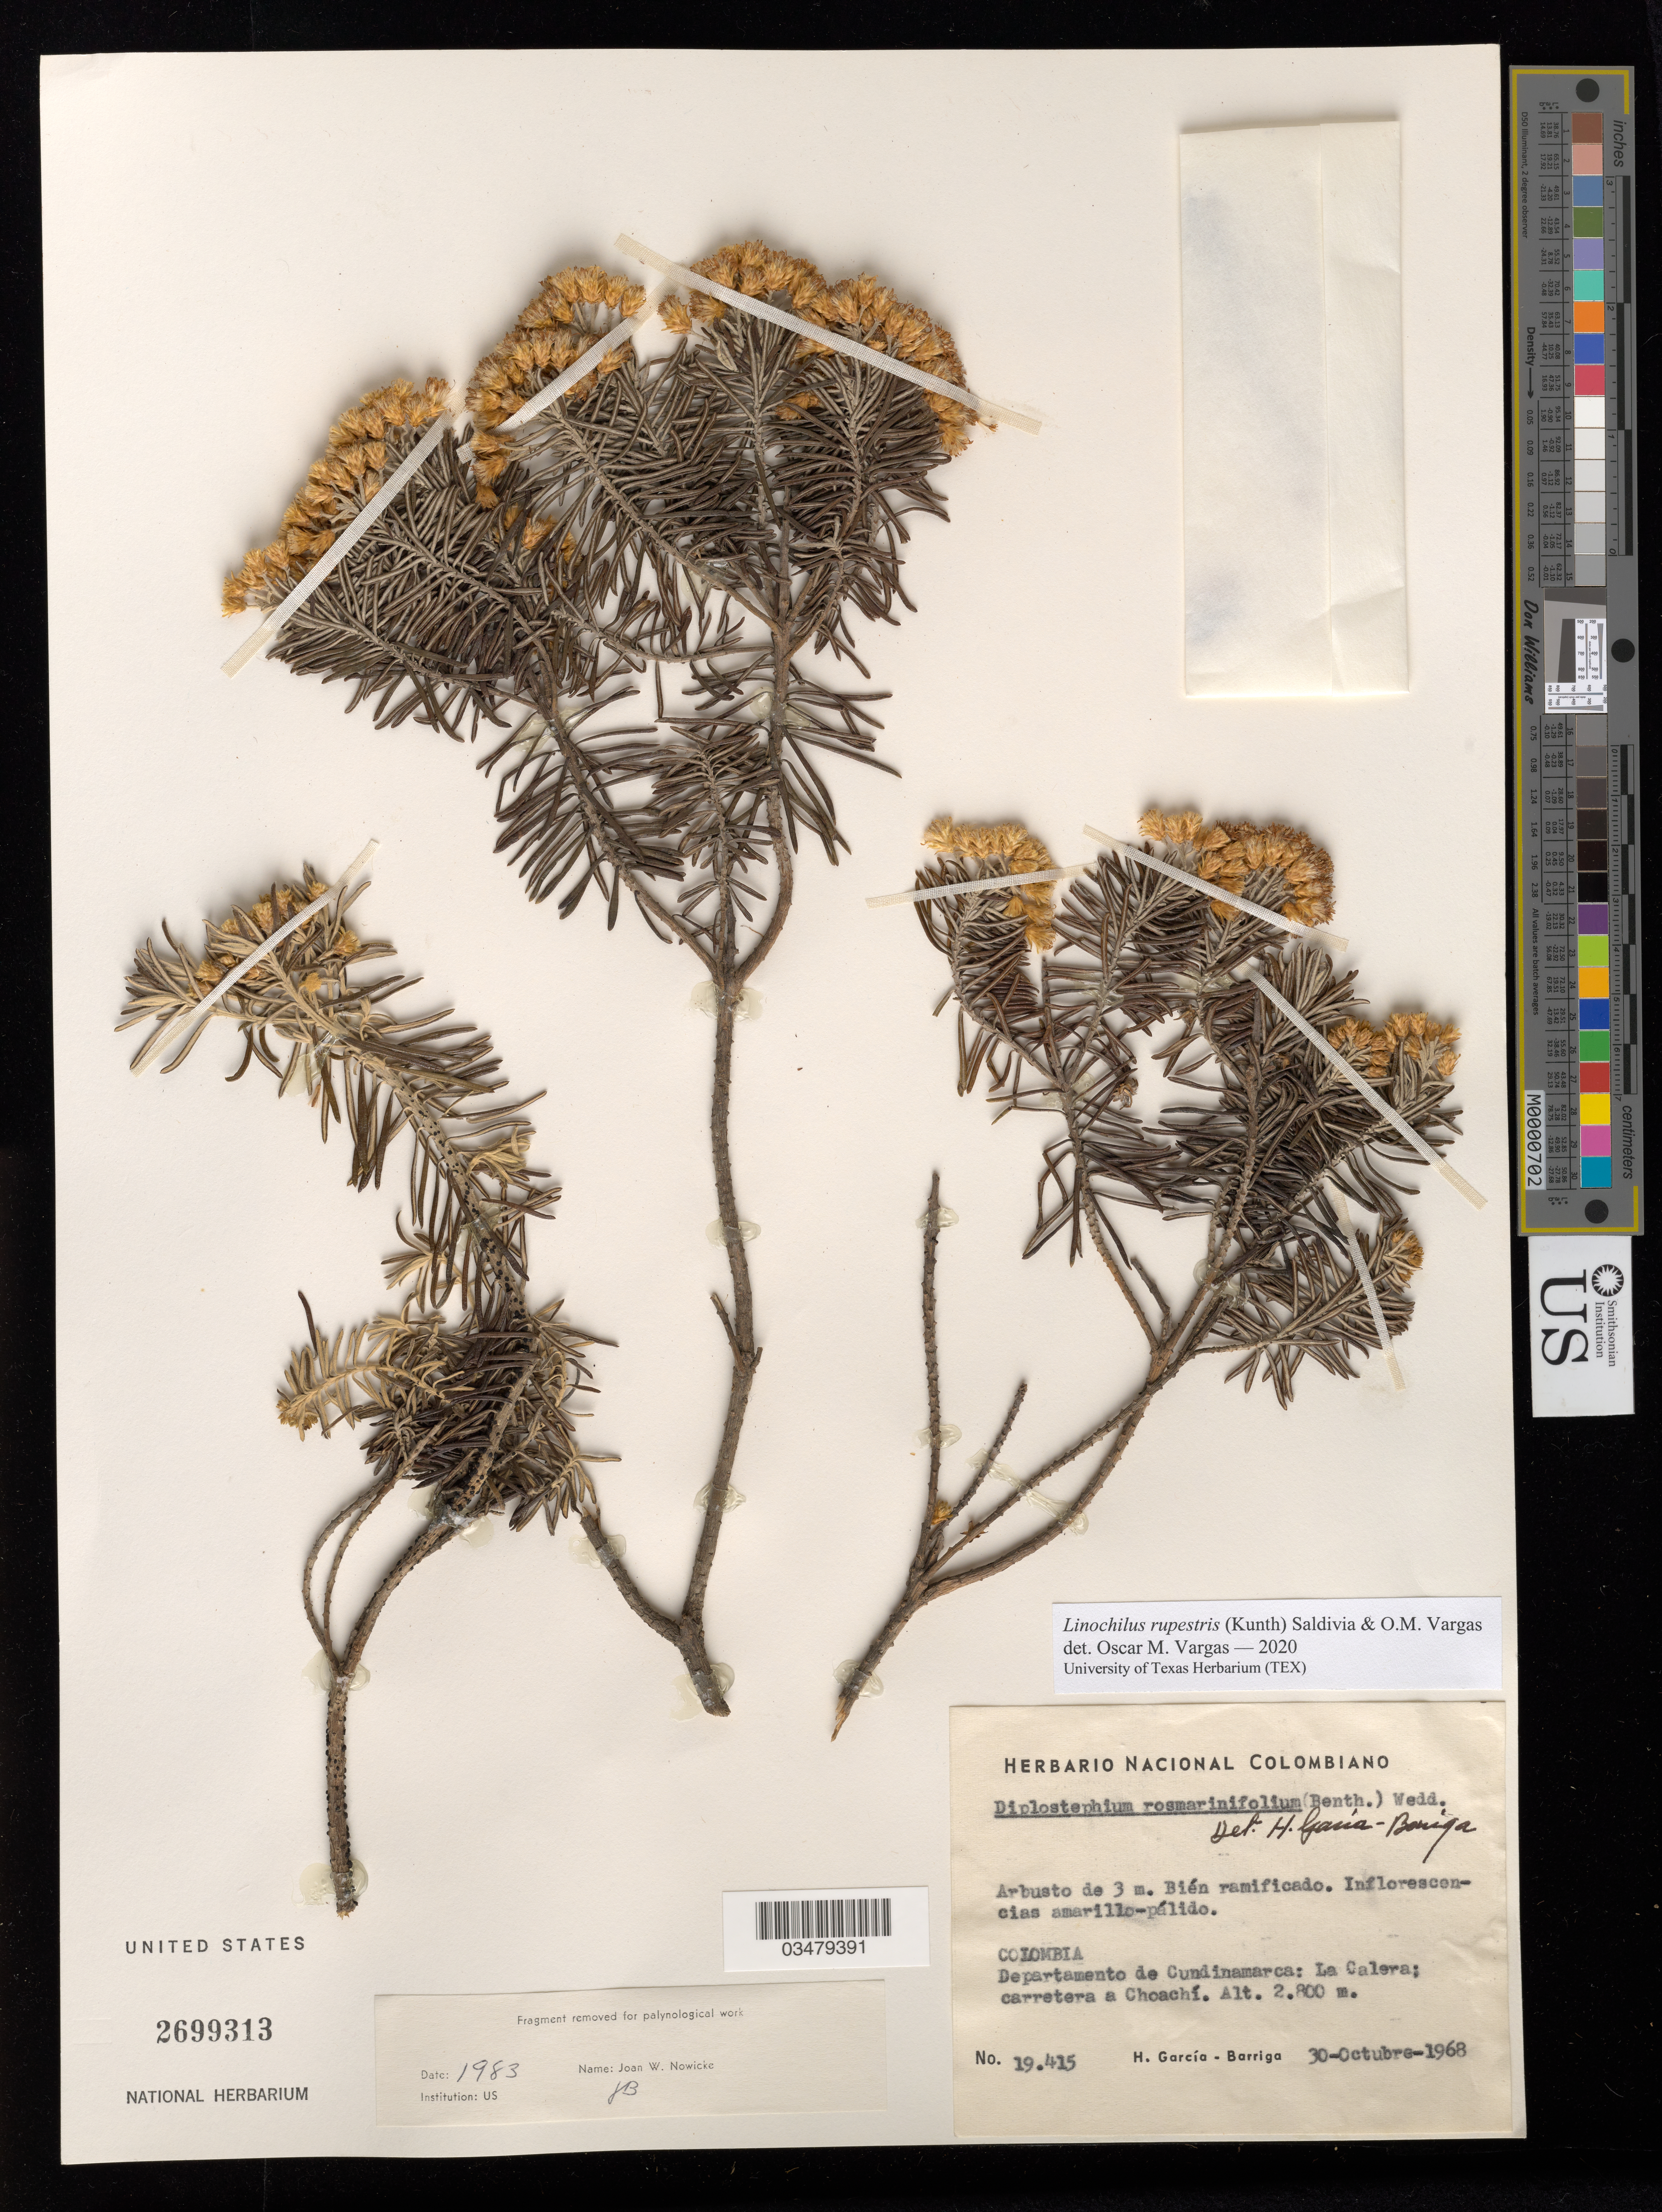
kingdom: Plantae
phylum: Tracheophyta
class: Magnoliopsida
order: Asterales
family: Asteraceae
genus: Linochilus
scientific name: Linochilus rupestris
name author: (Kunth) Saldivia & O.M. Vargas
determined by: Vargas, Oscar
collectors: H. García Barriga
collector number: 19415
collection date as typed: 30 Oct 1968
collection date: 1968-10-30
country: Colombia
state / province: Cundinamarca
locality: La Calera, carretera a Choachí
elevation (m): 2800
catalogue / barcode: US 2699313